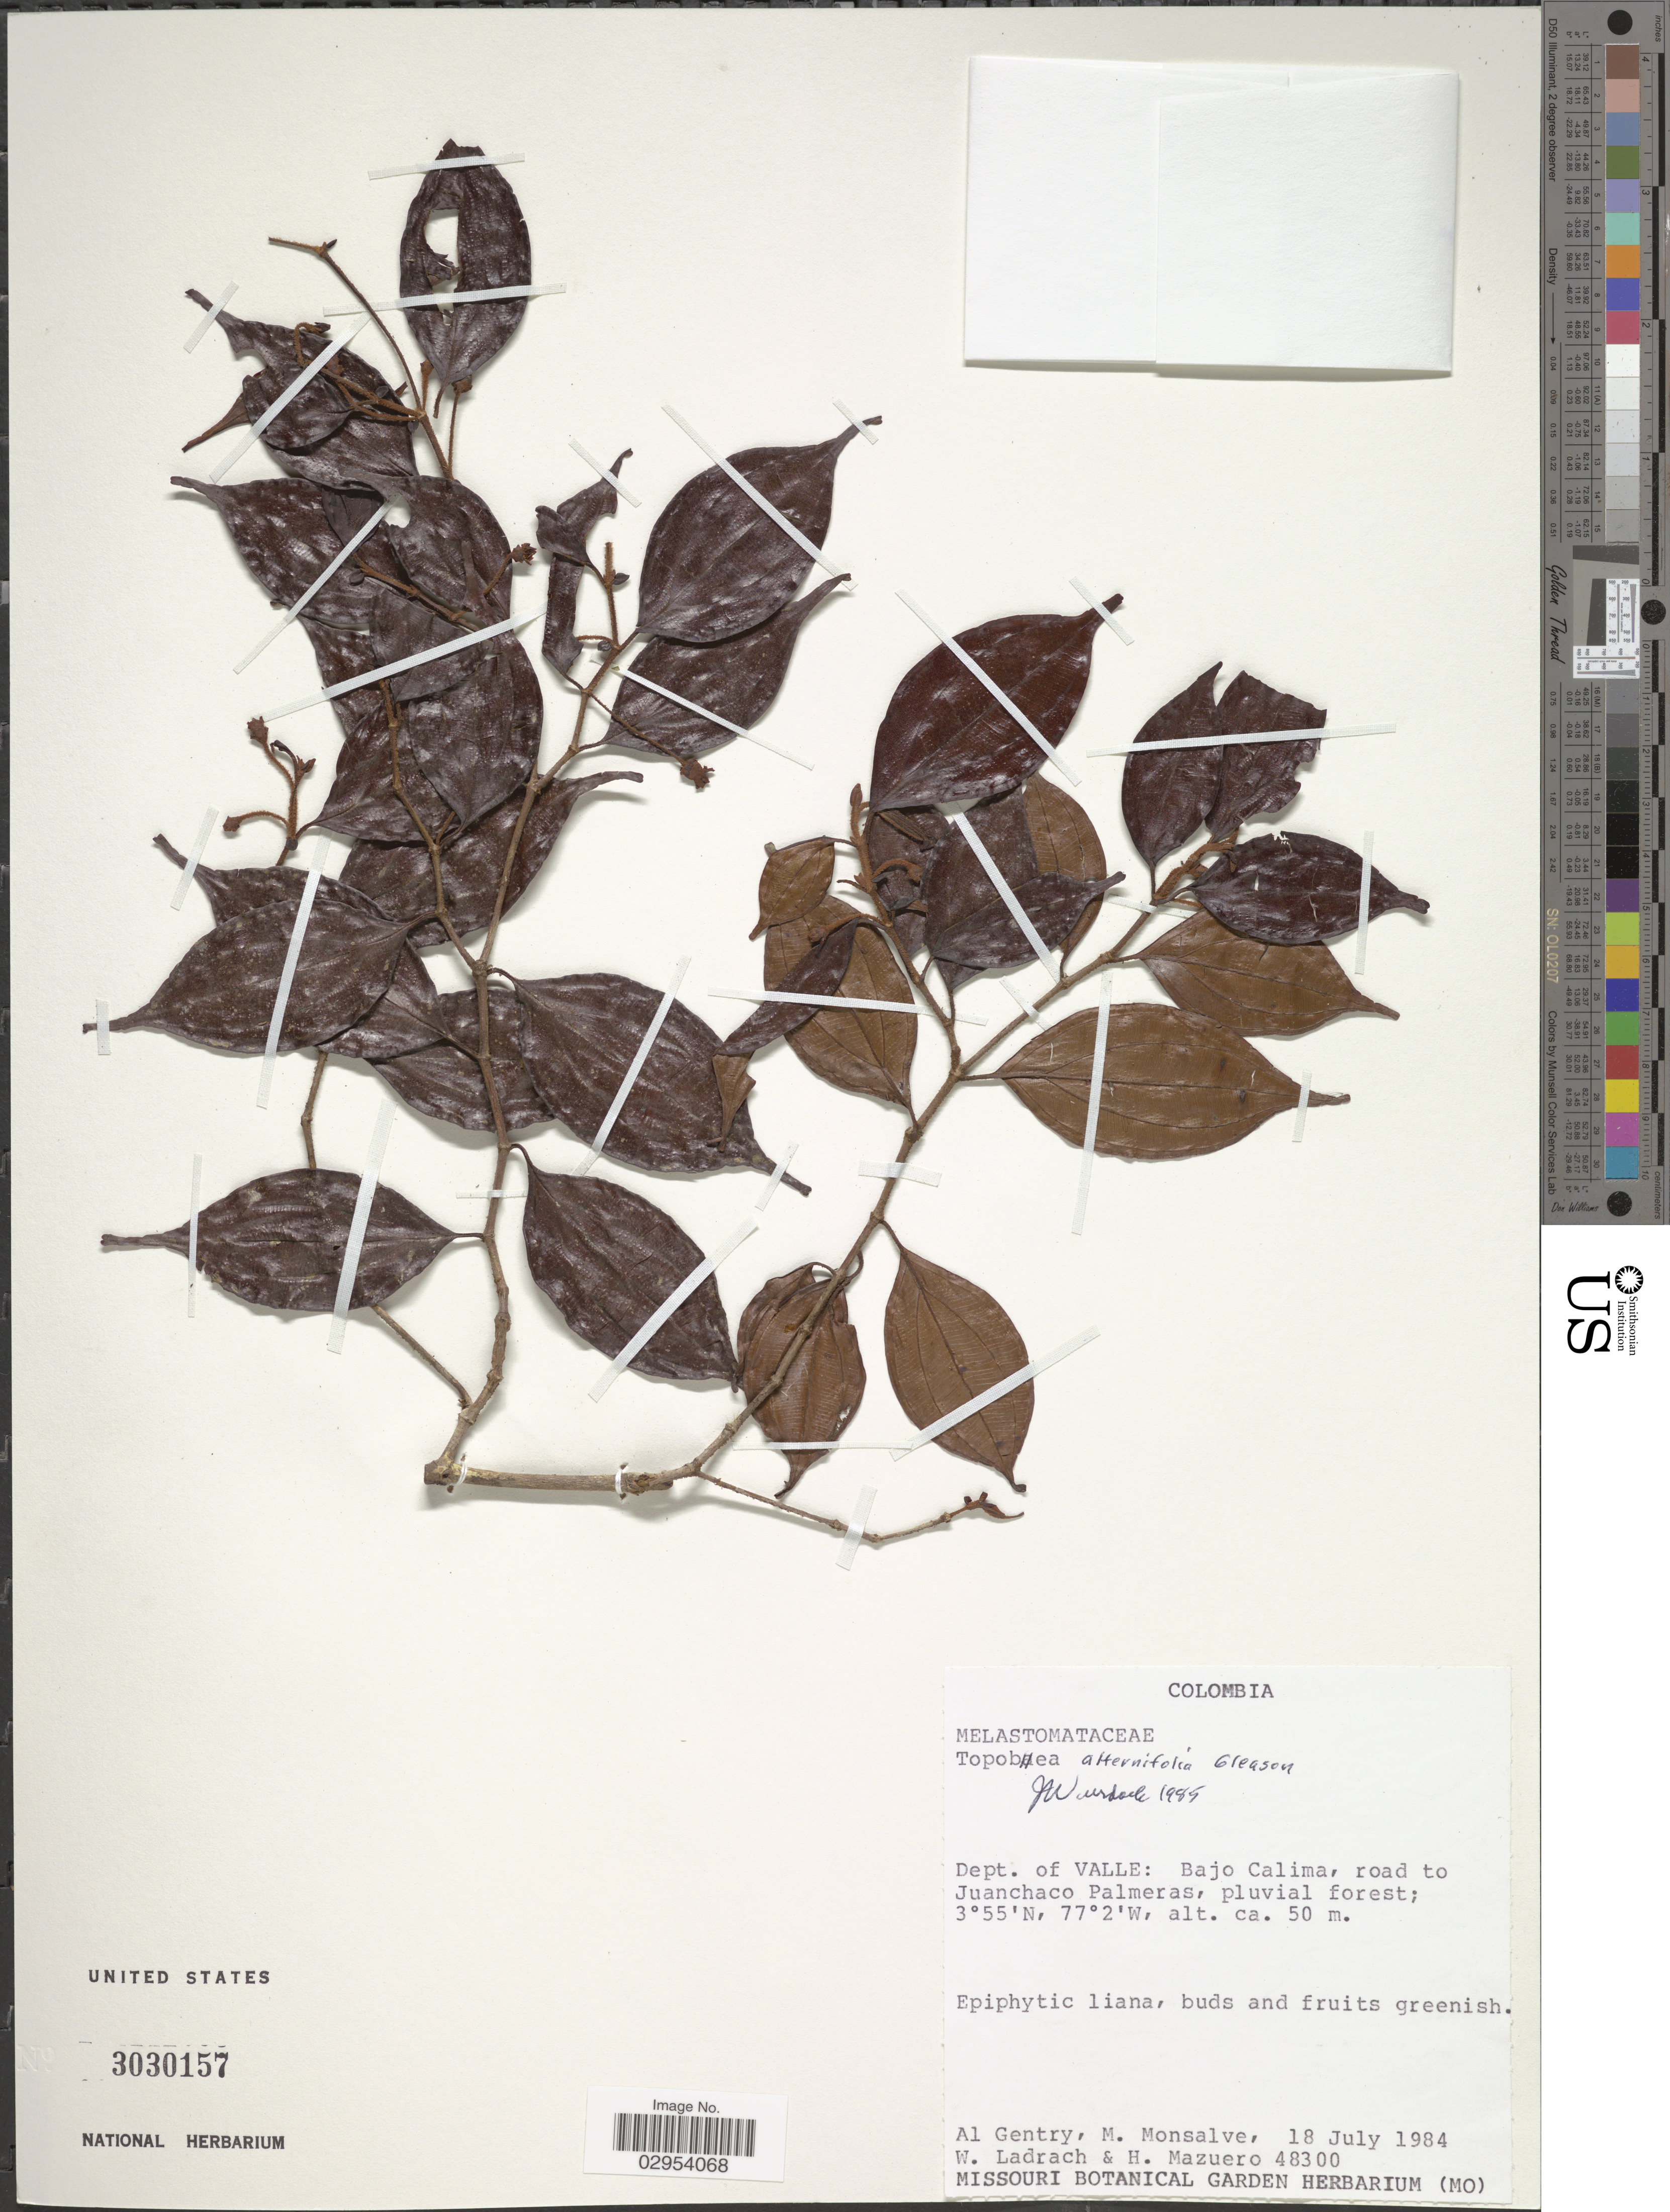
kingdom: Plantae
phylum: Tracheophyta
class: Magnoliopsida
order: Myrtales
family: Melastomataceae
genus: Topobea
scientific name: Topobea alternifolia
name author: Gleason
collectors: A. H. Gentry, M. Monsalve, W. Ladrach & H. Mazuero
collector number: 48300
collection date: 1984-07-18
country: Colombia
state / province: Valle del Cauca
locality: Dept. of Valle: Bajo Calima, road to Juanchaco Palmeras.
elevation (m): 50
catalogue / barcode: US 3030157